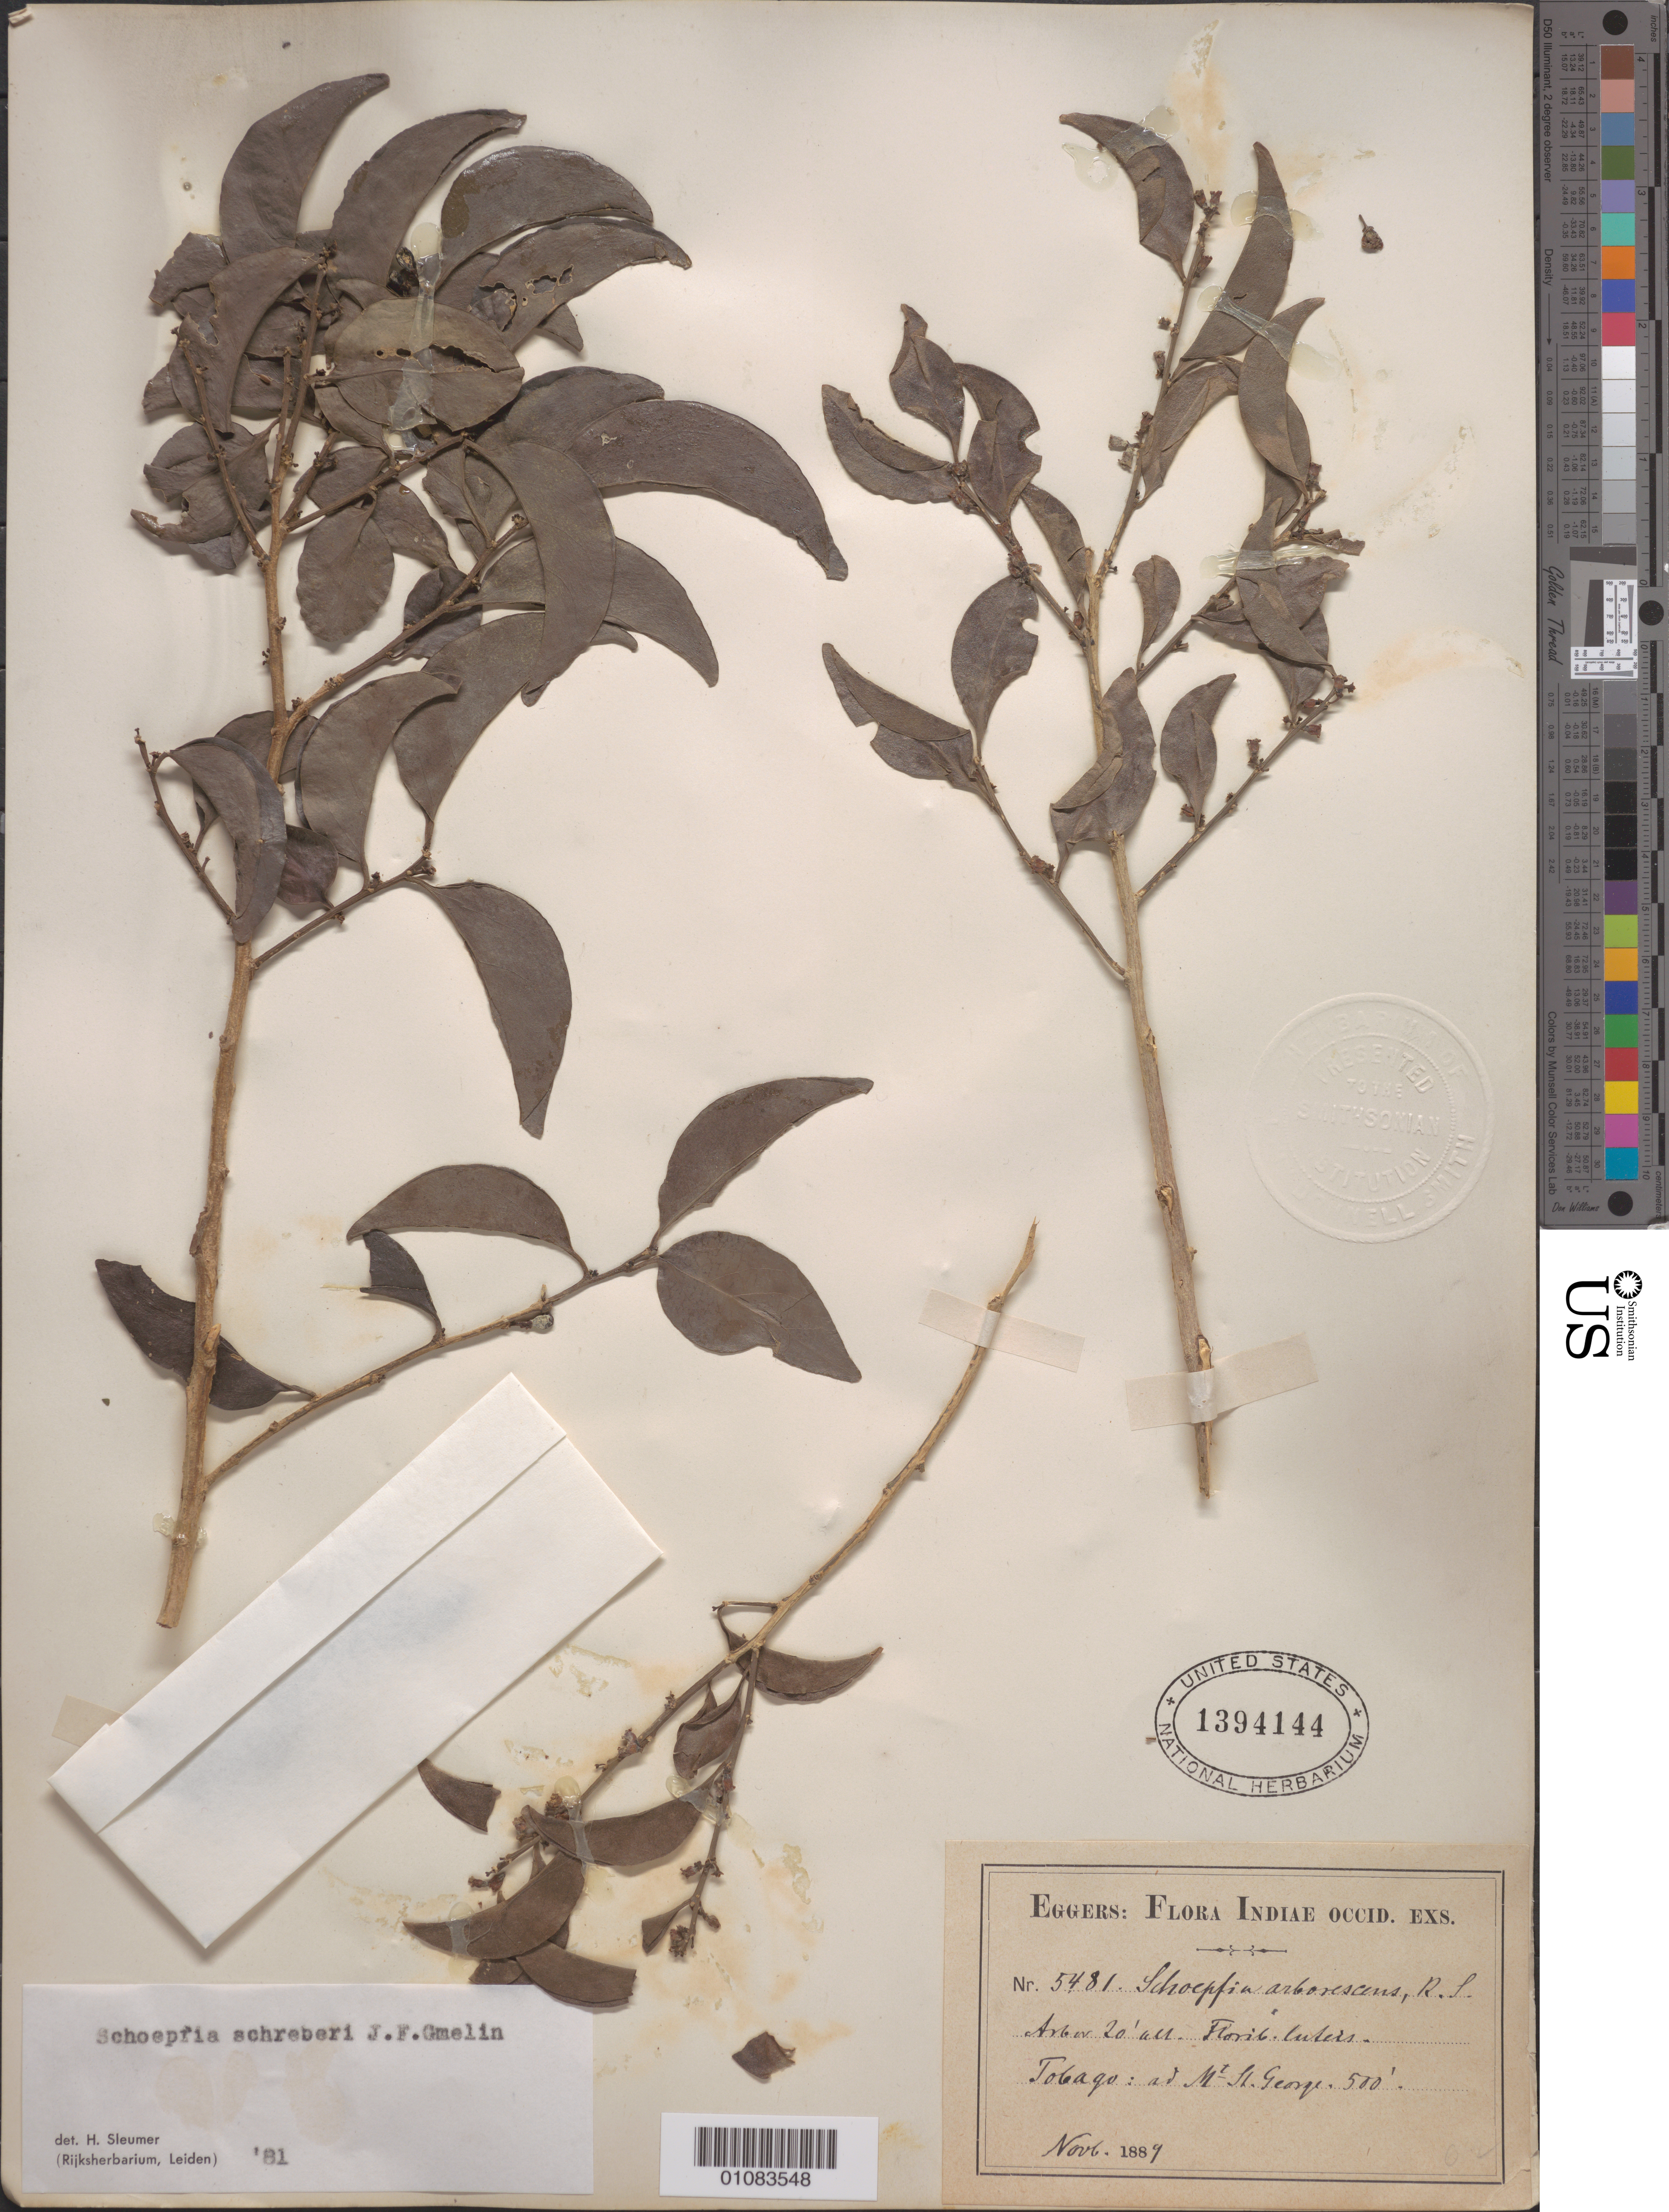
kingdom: Plantae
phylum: Tracheophyta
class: Magnoliopsida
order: Santalales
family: Schoepfiaceae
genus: Schoepfia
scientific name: Schoepfia schreberi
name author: J.F. Gmel.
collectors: H. F. A. von Eggers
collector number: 5481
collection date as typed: Nov 1889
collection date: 1889-11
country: Trinidad and Tobago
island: Tobago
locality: Tobago: ad Mt St. George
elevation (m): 152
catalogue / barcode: US 1394144